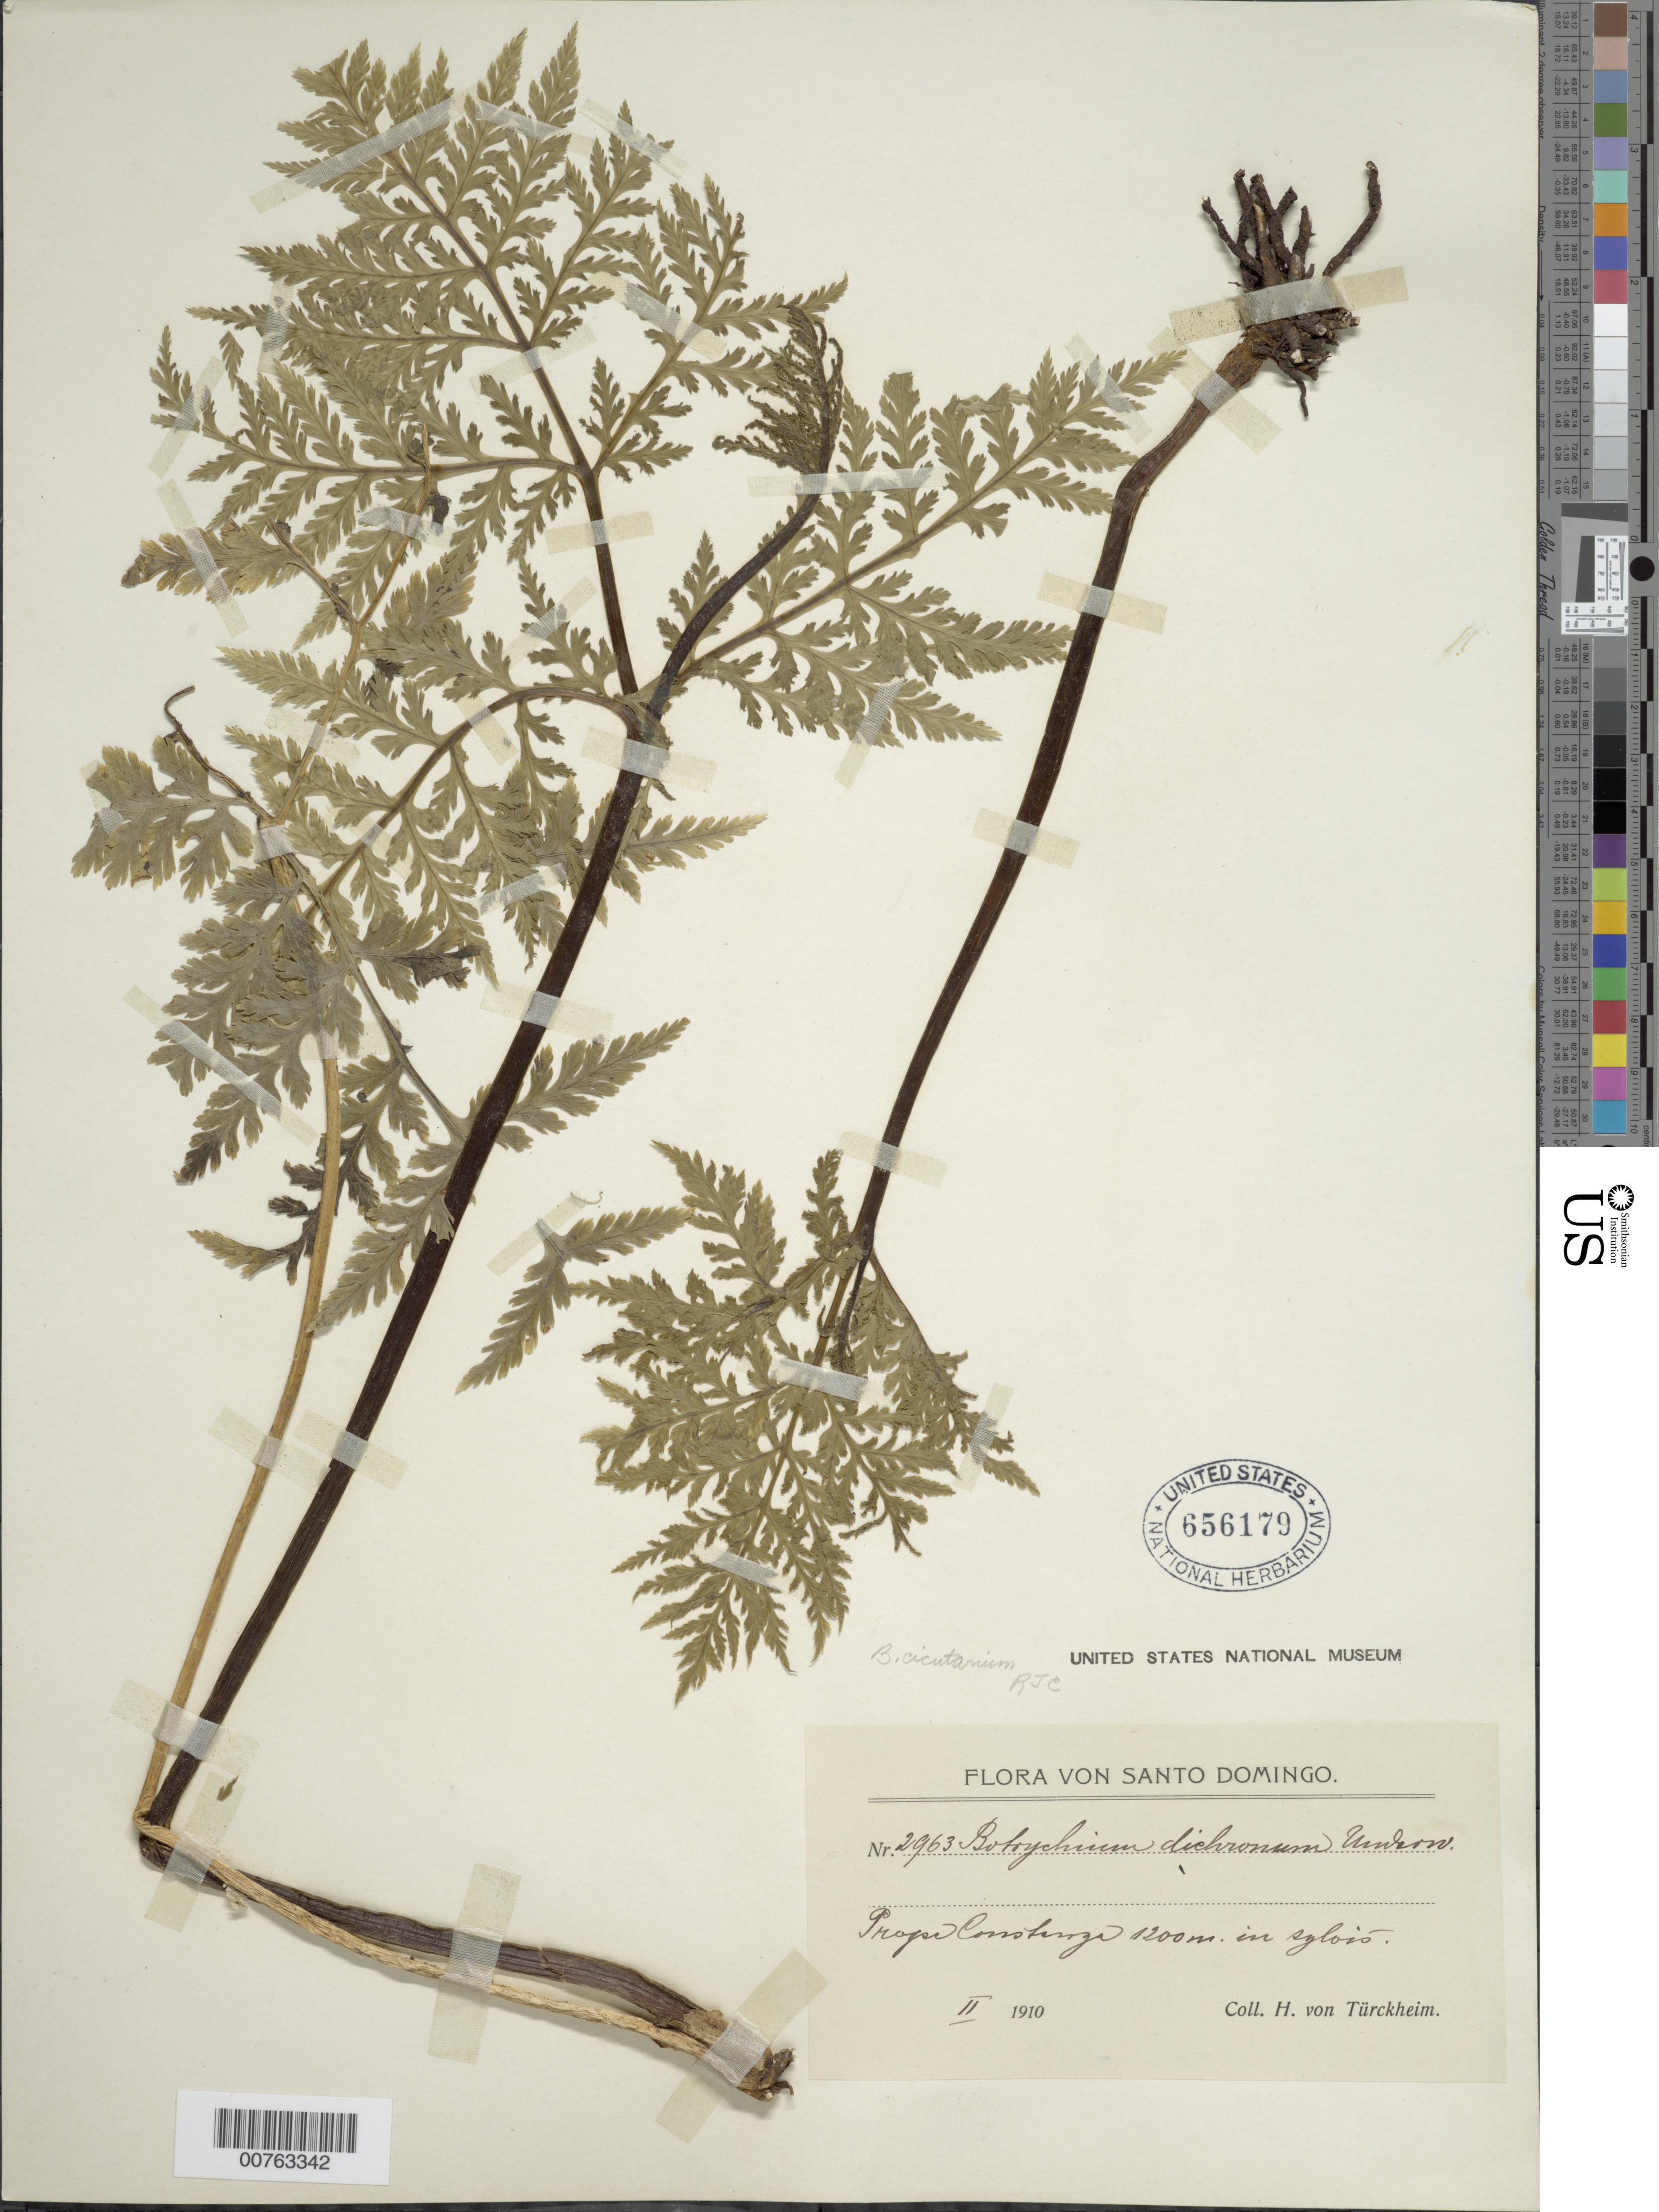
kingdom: Plantae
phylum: Tracheophyta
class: Polypodiopsida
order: Ophioglossales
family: Ophioglossaceae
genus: Botrychium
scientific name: Botrychium virginianum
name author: (L.) Sw.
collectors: H. von Türckheim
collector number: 2963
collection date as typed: Mar 1910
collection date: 1910-03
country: Dominican Republic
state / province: La Vega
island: Hispaniola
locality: Prope Constanza in sylvis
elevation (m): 1200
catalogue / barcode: US 656179